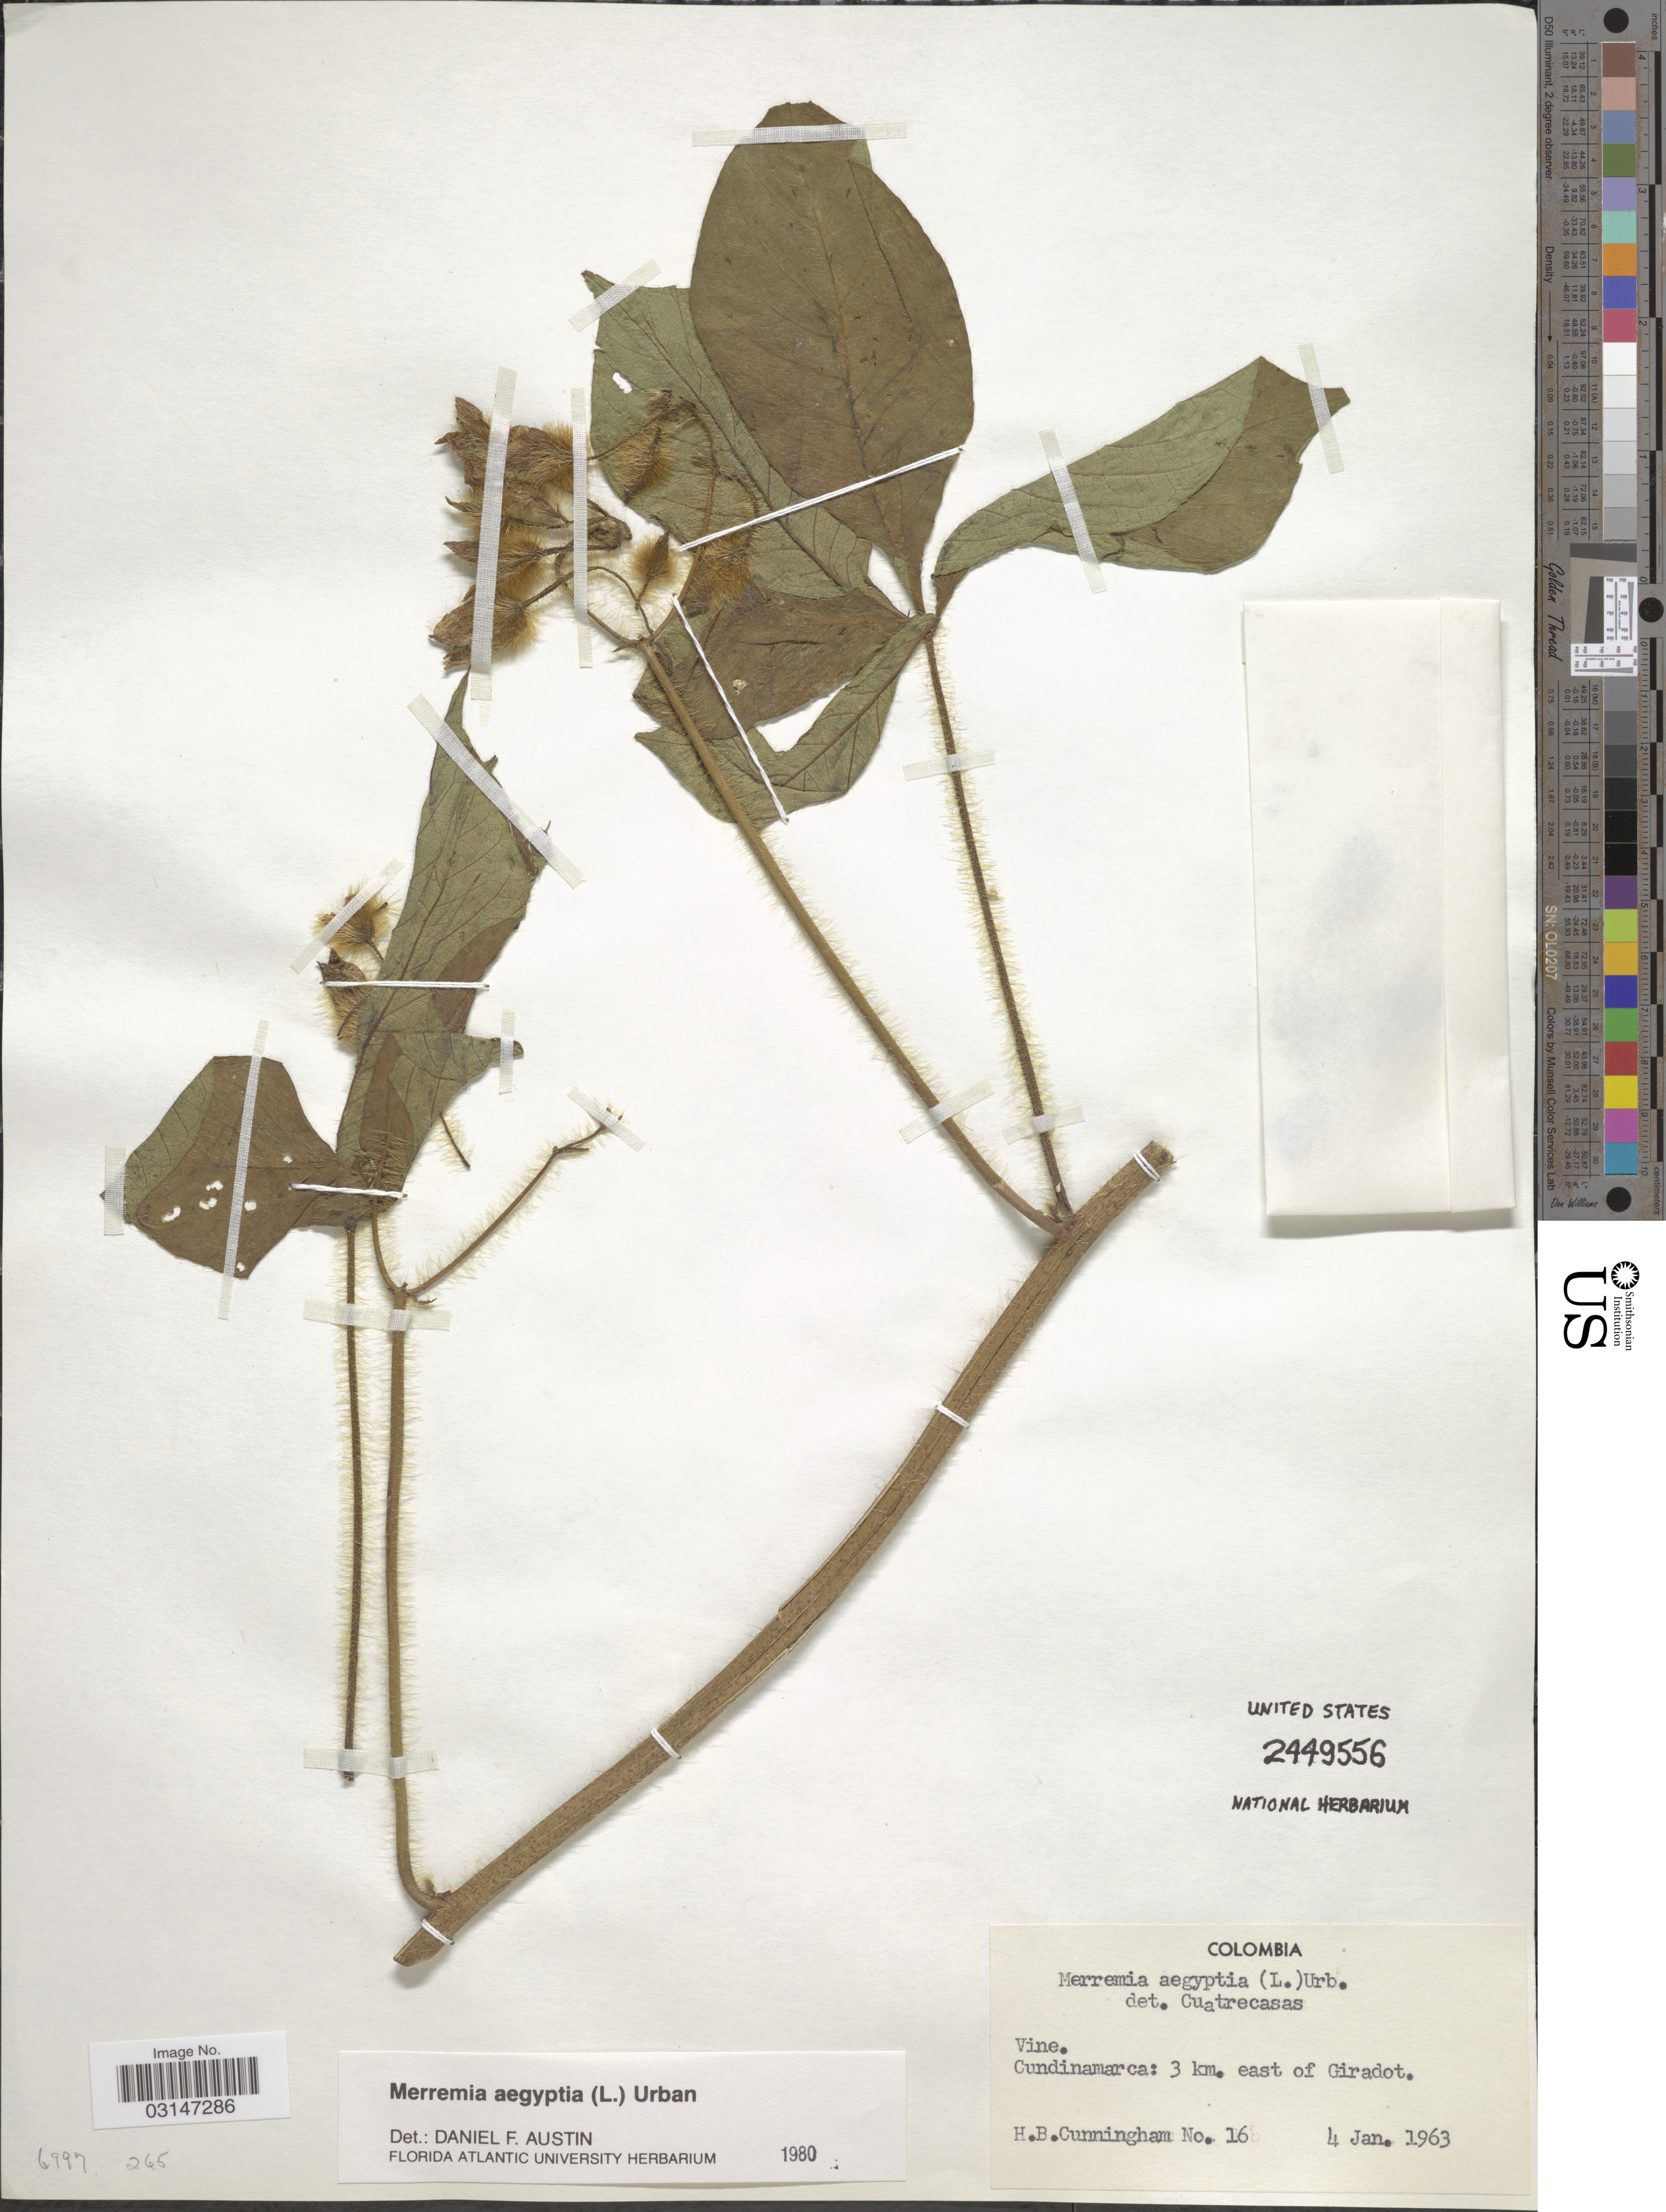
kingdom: Plantae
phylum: Tracheophyta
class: Magnoliopsida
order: Solanales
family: Convolvulaceae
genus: Distimake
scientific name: Distimake aegyptius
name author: (L.) A. R. Simões & Staples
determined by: Strong, Mark T., (BOT), Smithsonian Institution - National Museum of Natural History (UNITED STATES)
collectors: H. Cunningham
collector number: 16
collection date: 1963-01-04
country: Colombia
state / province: Cundinamarca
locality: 3 km. east of Giradot.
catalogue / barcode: US 2449556